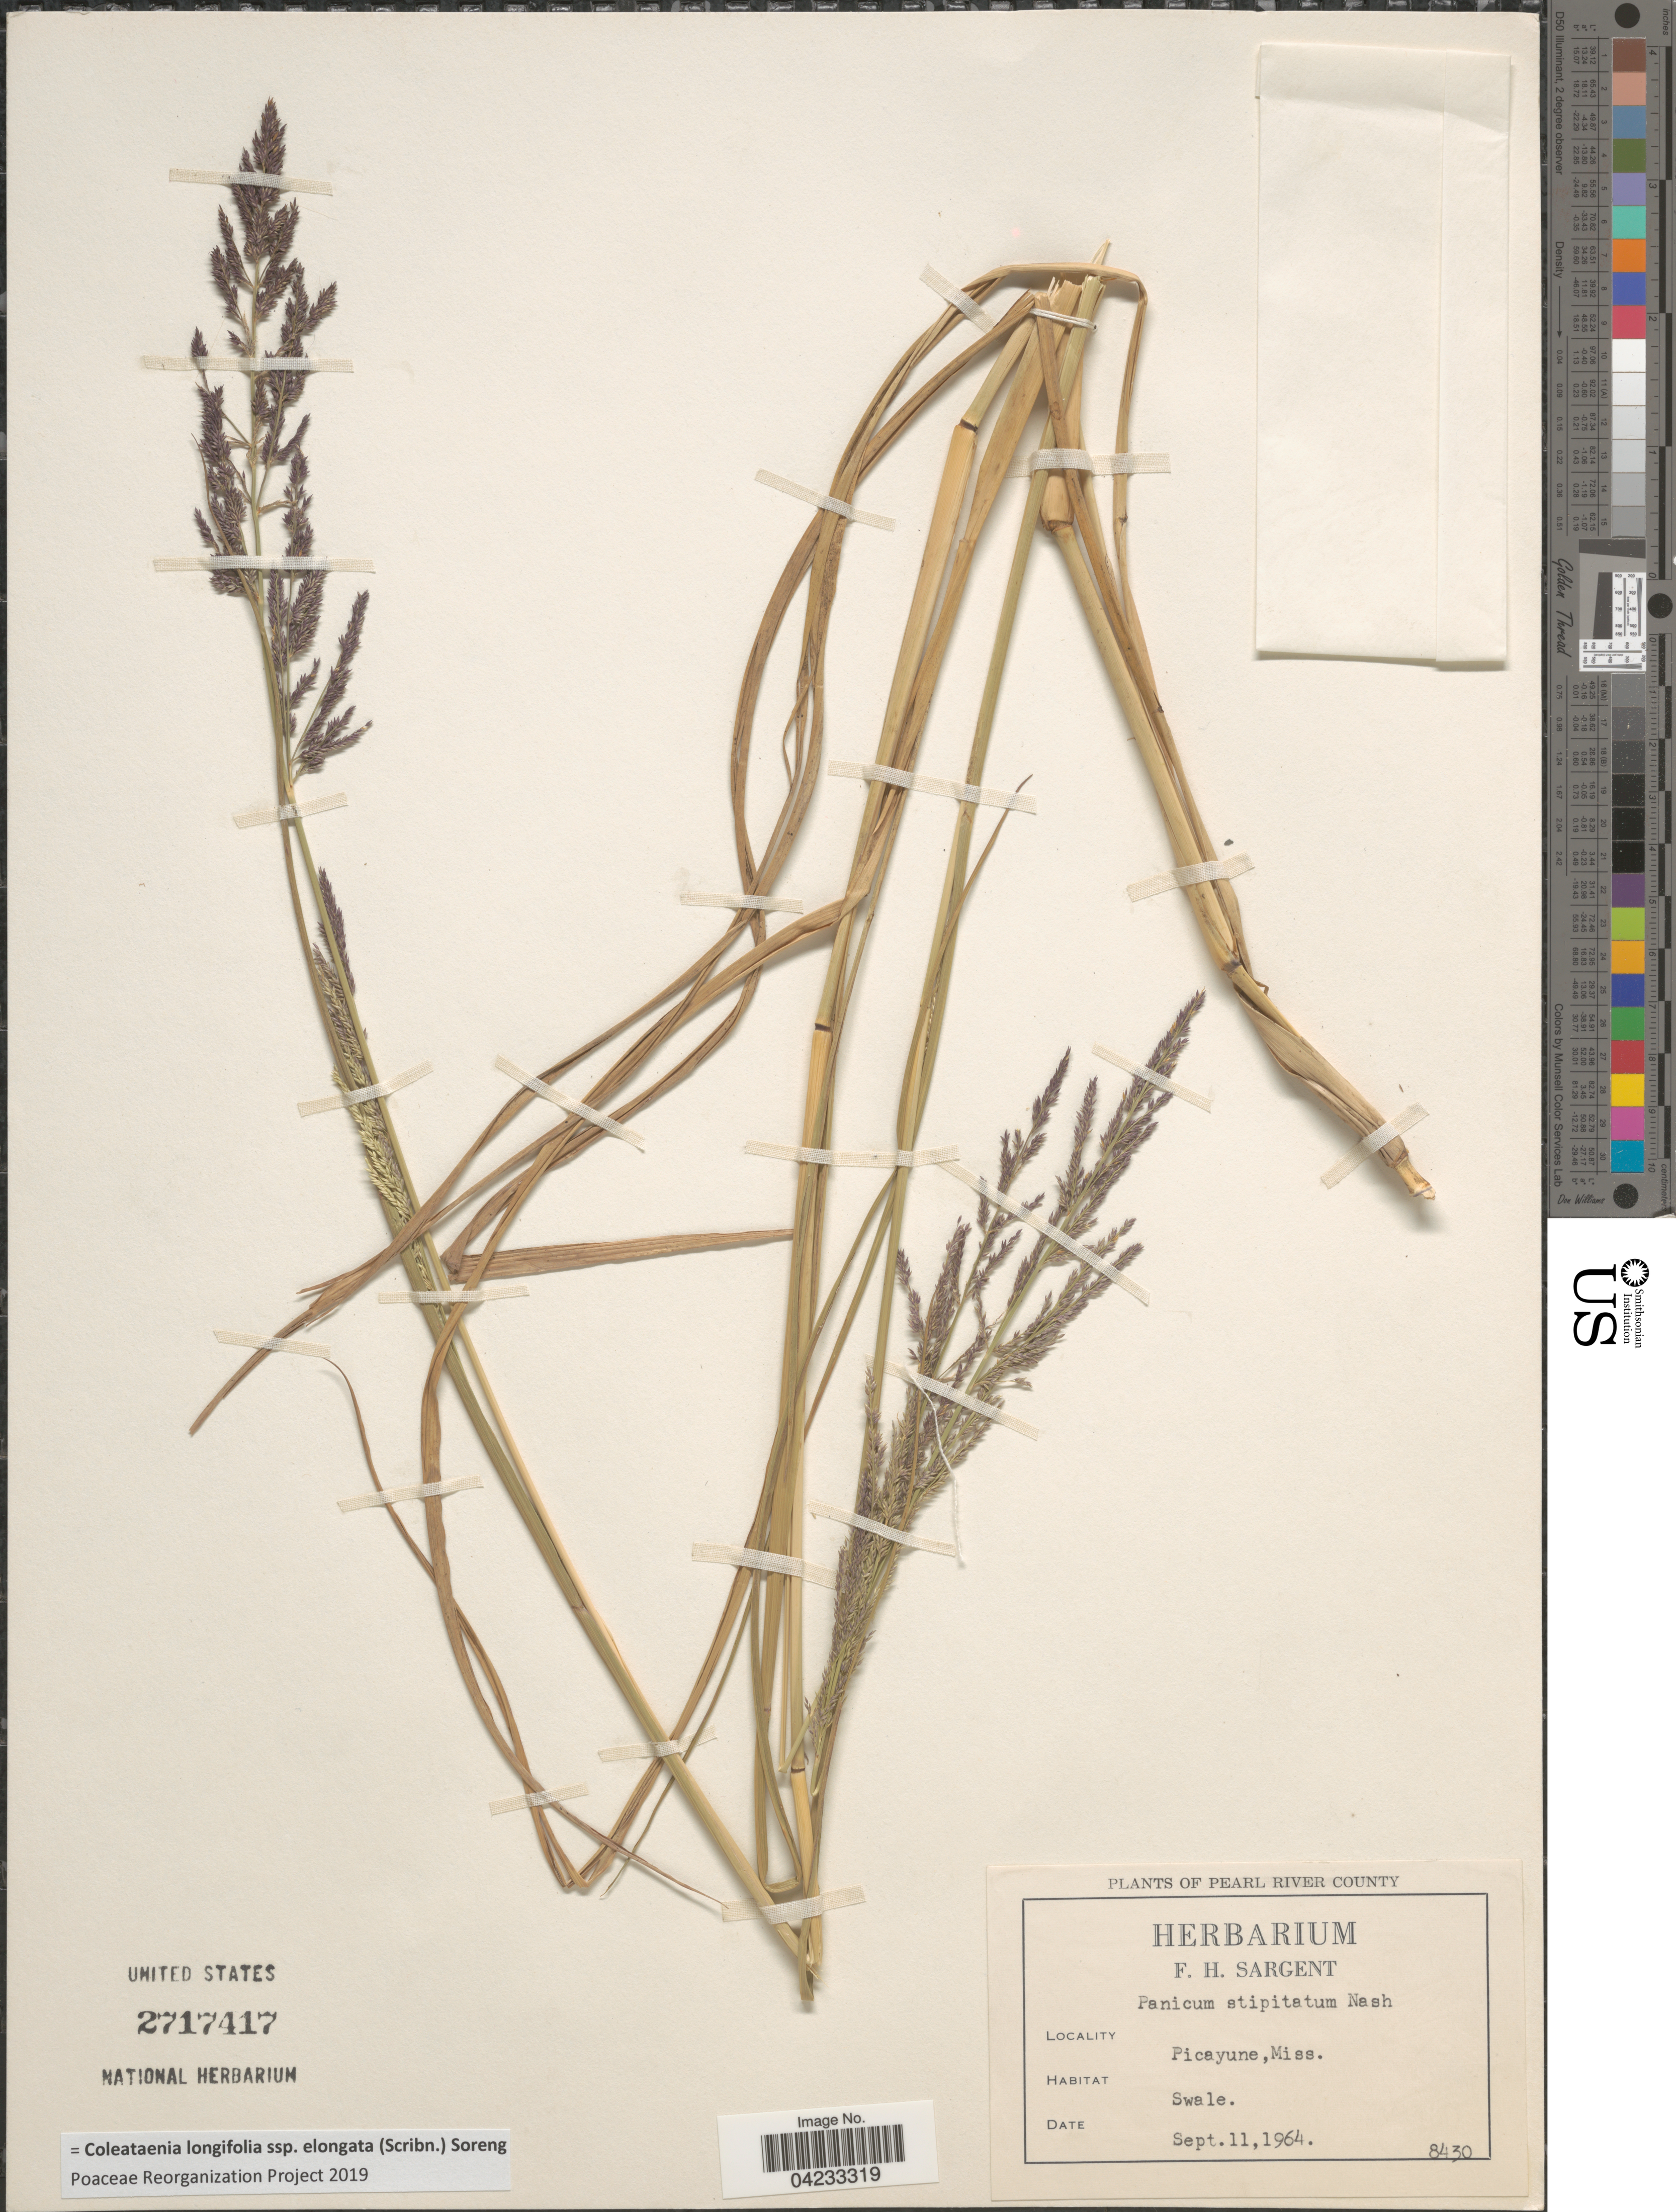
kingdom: Plantae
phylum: Tracheophyta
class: Liliopsida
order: Poales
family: Poaceae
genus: Coleataenia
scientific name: Coleataenia longifolia subsp. elongata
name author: (Scribn.) Soreng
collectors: Ex herb. F. H. Sargent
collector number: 8430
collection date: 1964-09-11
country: United States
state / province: Mississippi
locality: Pearl River County. Picayune. Swale.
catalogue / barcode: US 2717417